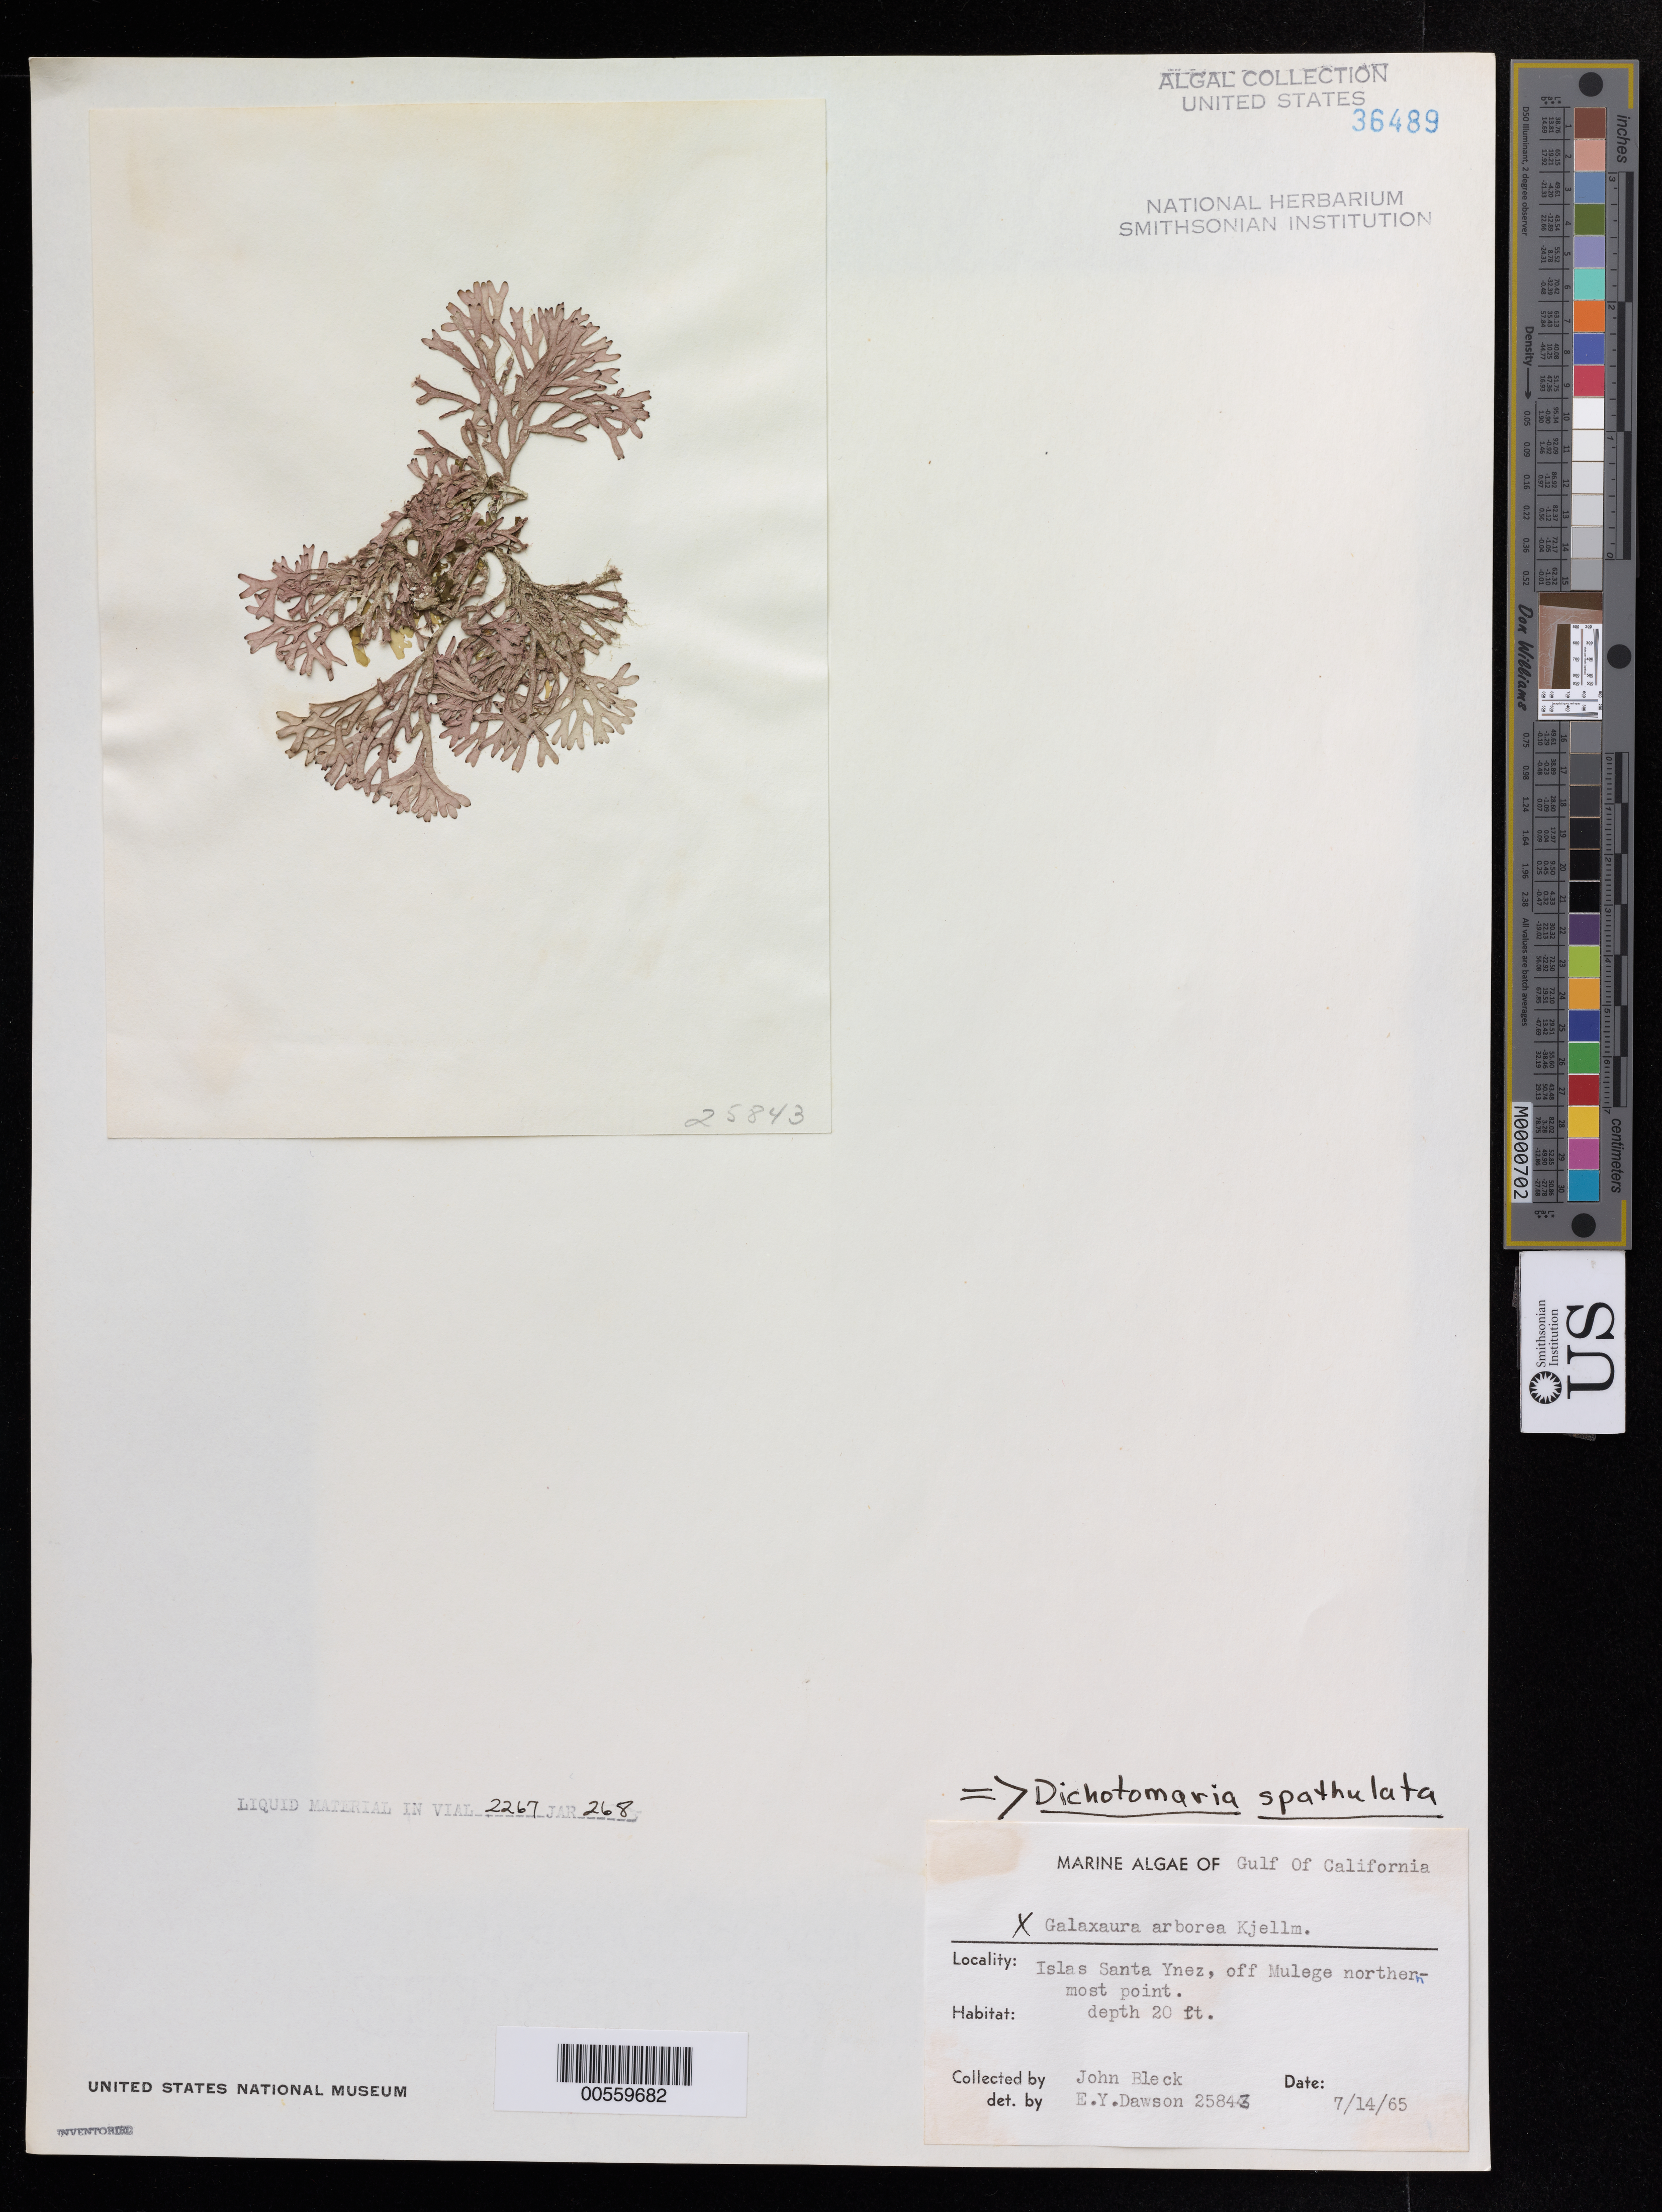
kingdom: Plantae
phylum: Rhodophyta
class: Florideophyceae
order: Nemaliales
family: Galaxauraceae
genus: Dichotomaria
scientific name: Dichotomaria spathulata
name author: (Kjellm.) A. Kurihara & Huisman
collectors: J. Bleck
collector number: EYD 25843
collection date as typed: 14 Jul 1965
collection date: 1965-07-14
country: Mexico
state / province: Baja California Sur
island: Isla Santa Ynez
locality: Off Mulege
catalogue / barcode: US 36489